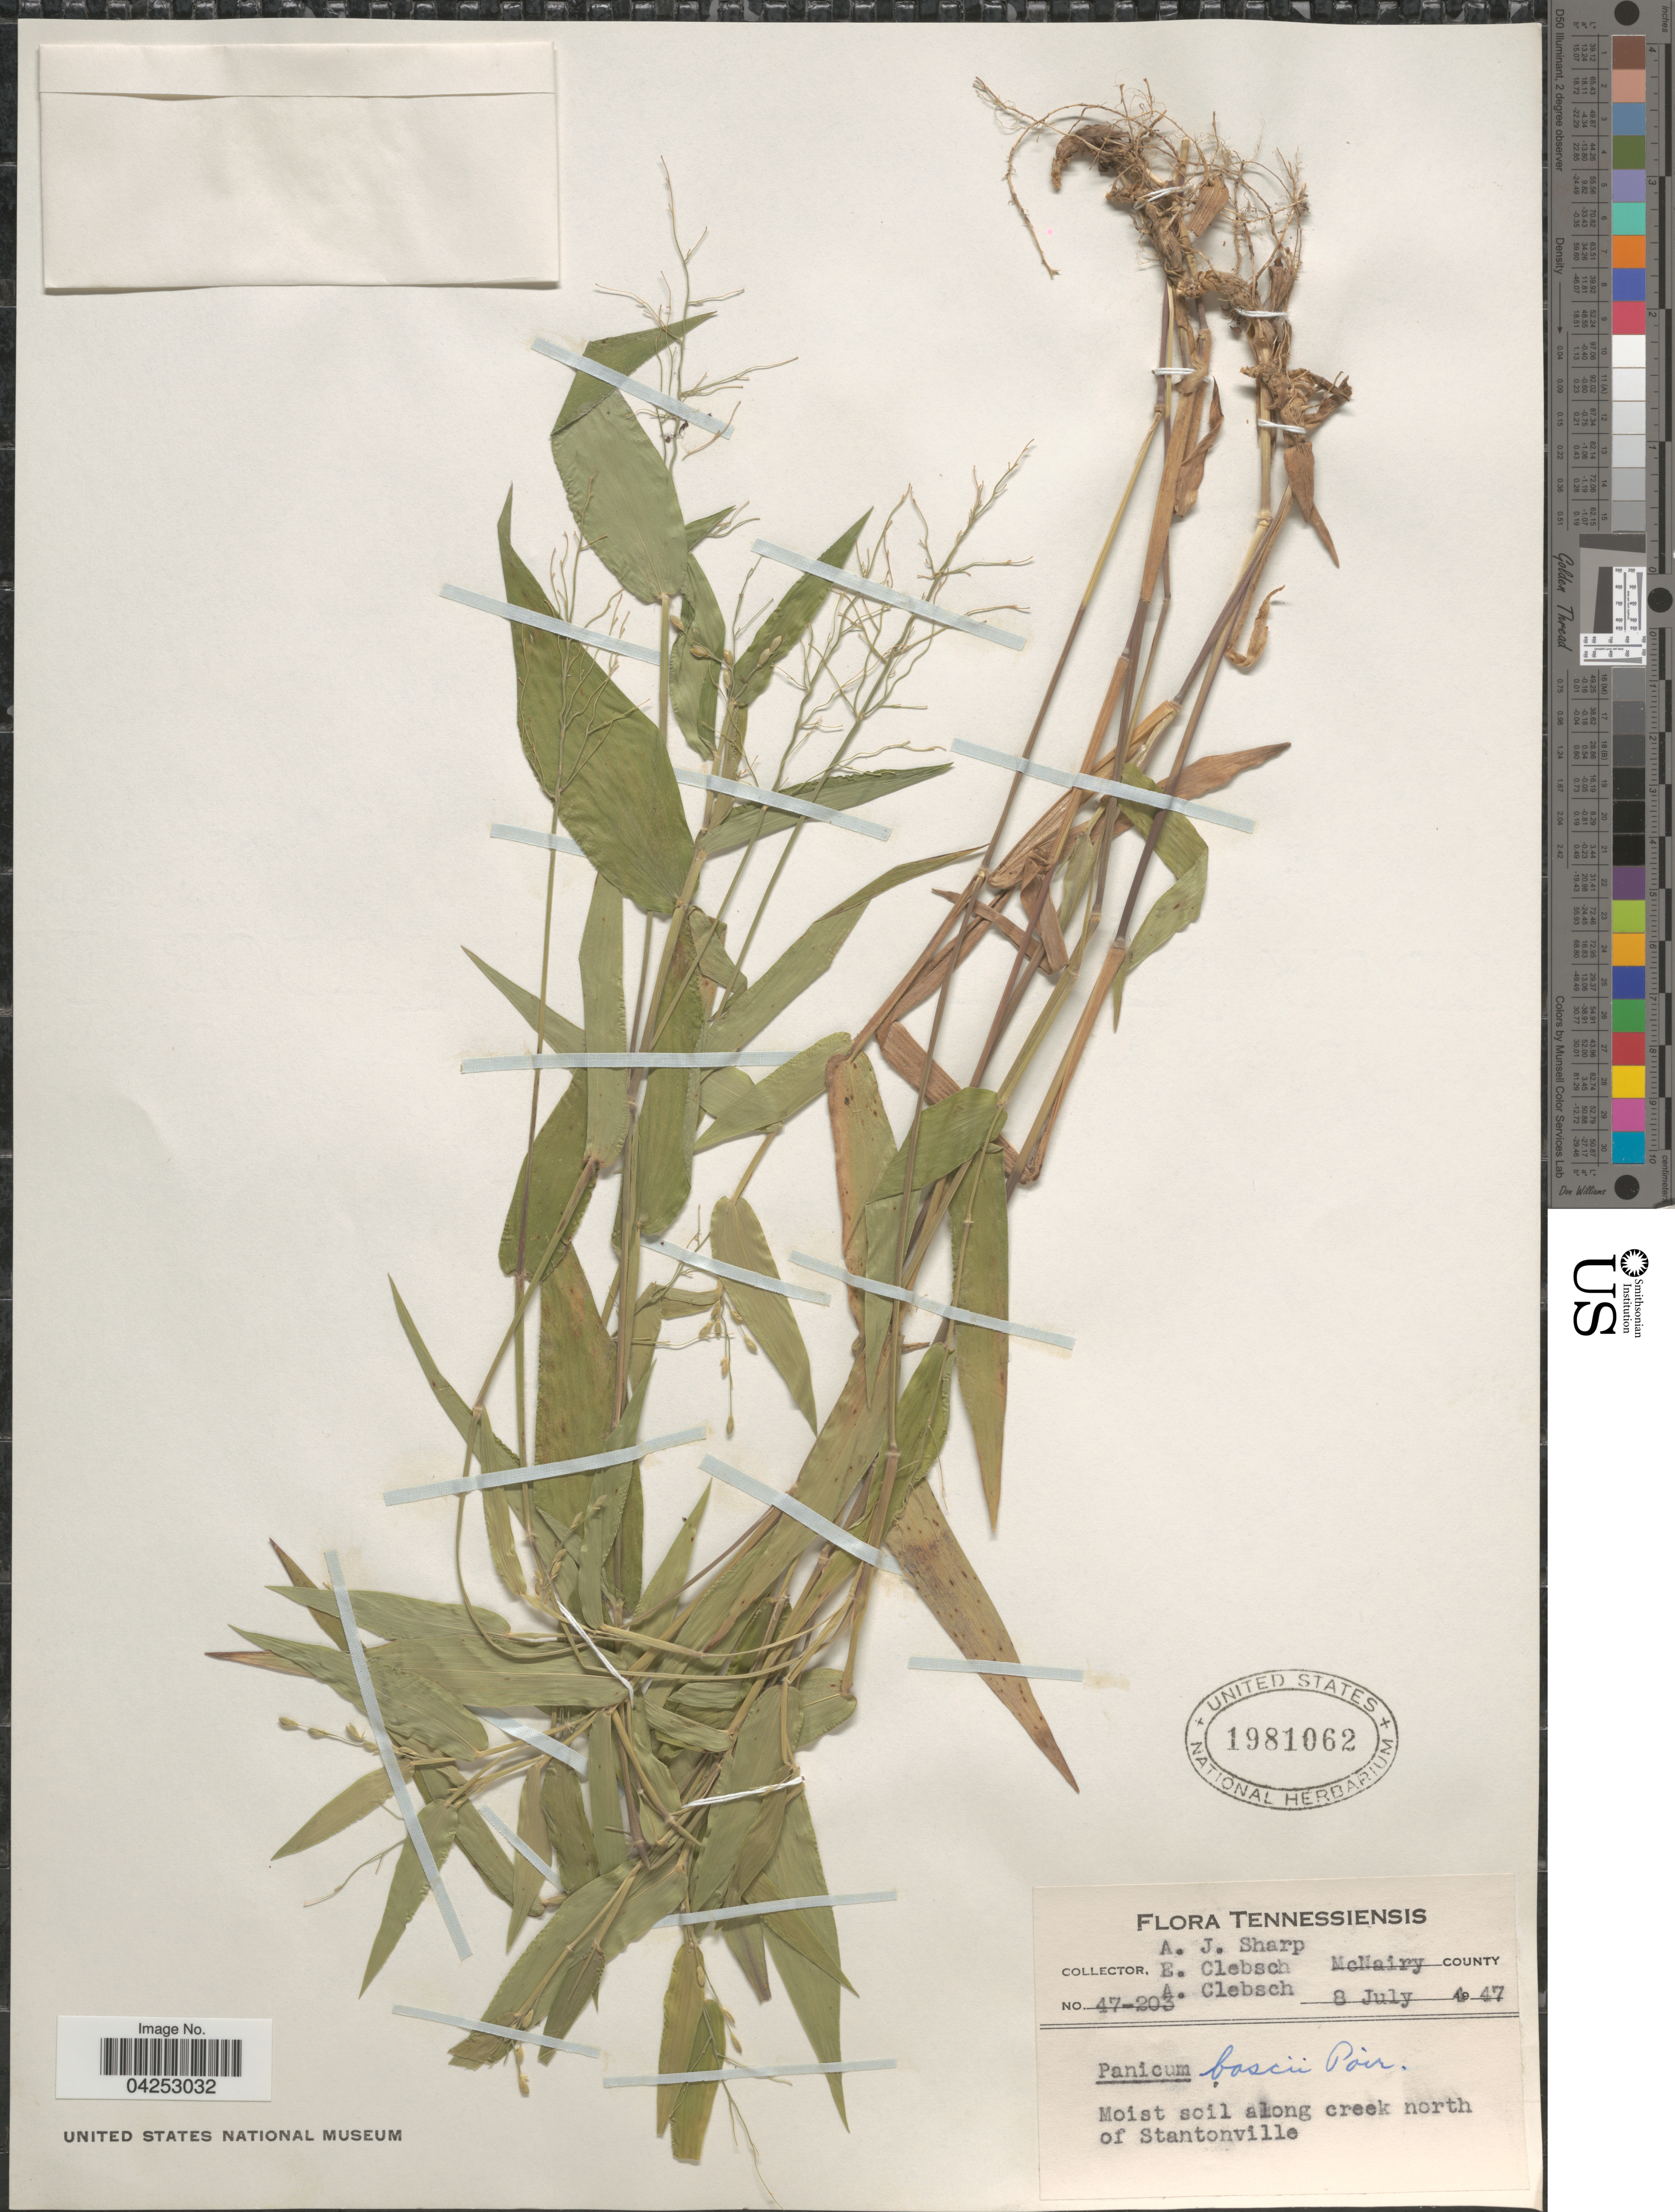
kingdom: Plantae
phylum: Tracheophyta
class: Liliopsida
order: Poales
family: Poaceae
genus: Dichanthelium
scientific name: Dichanthelium boscii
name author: (Poir.) Gould & C.A. Clark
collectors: A. J. Sharp, E. Clebsch & A. Clebsch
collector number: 47-203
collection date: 1947-07-08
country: United States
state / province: Tennessee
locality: McNairy County. Moist soil along creek north of Stantonville.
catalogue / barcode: US 1981062